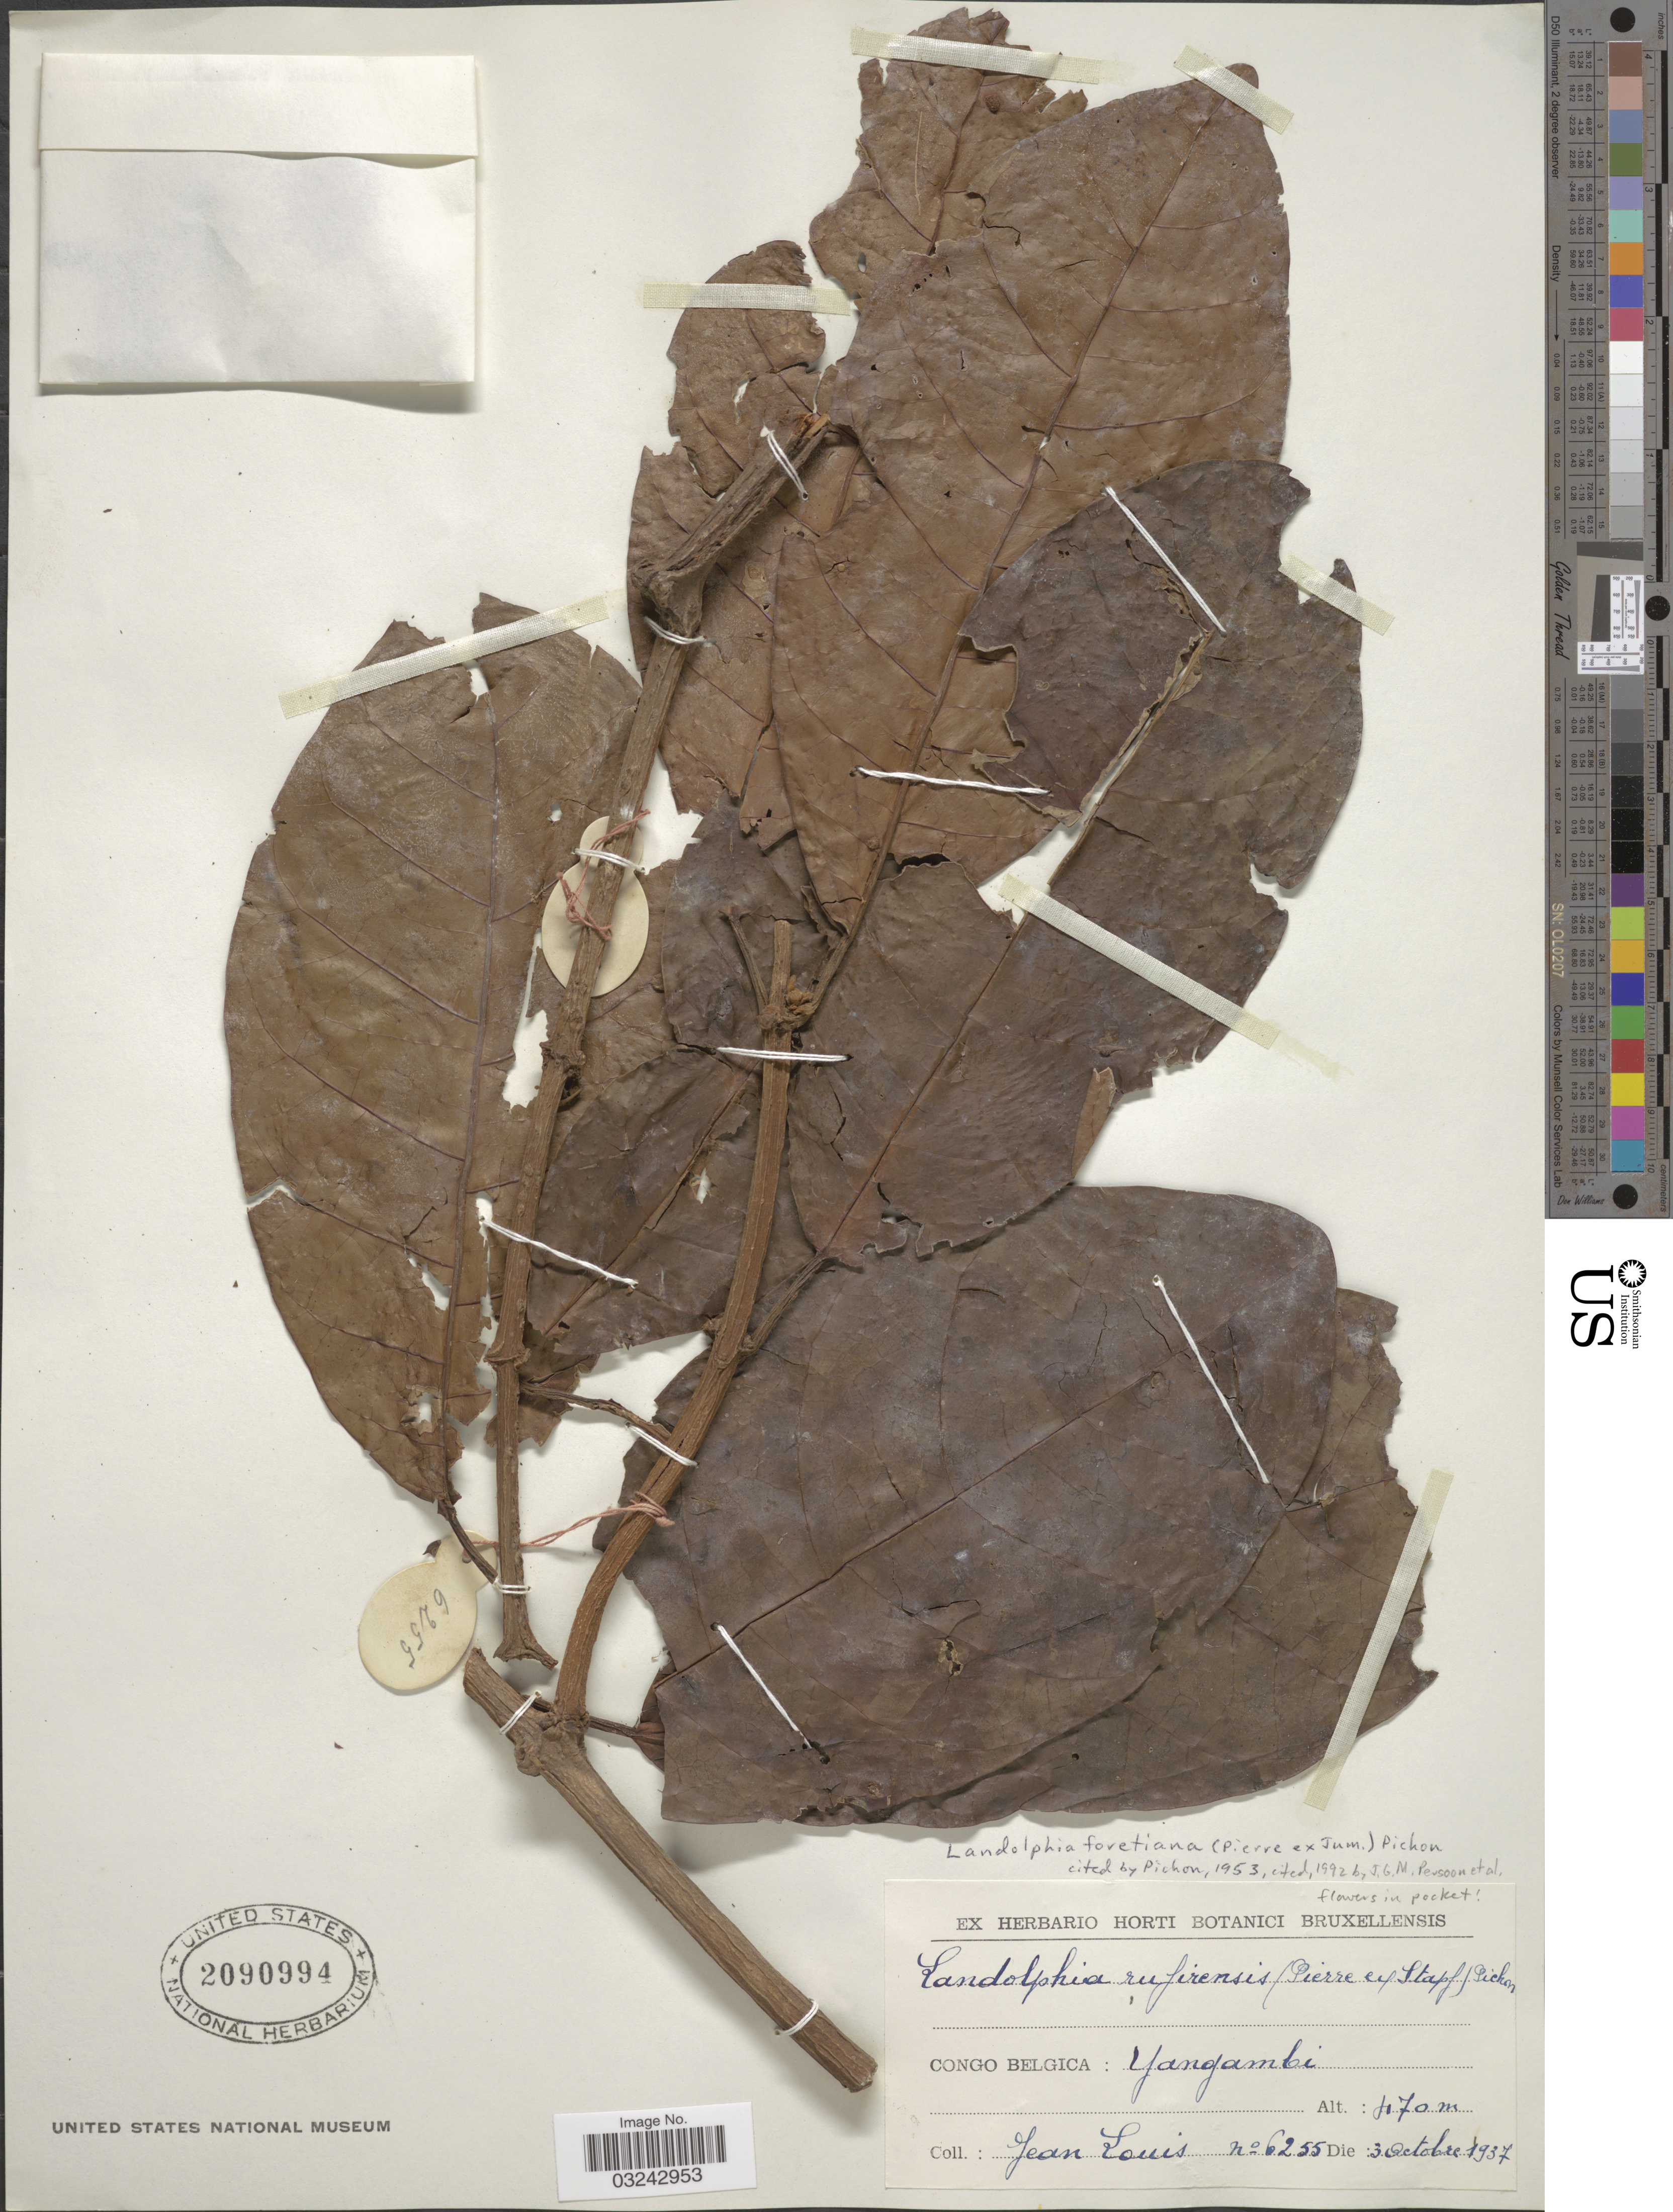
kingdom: Plantae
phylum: Tracheophyta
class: Magnoliopsida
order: Gentianales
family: Apocynaceae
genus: Landolphia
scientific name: Landolphia foretiana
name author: (Pierre ex Jum.) Pichon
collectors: J. Louis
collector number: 6255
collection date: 1937-10-03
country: Congo, Democratic Republic of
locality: Congo Belgica: Yangambi.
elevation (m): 470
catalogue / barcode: US 2090994